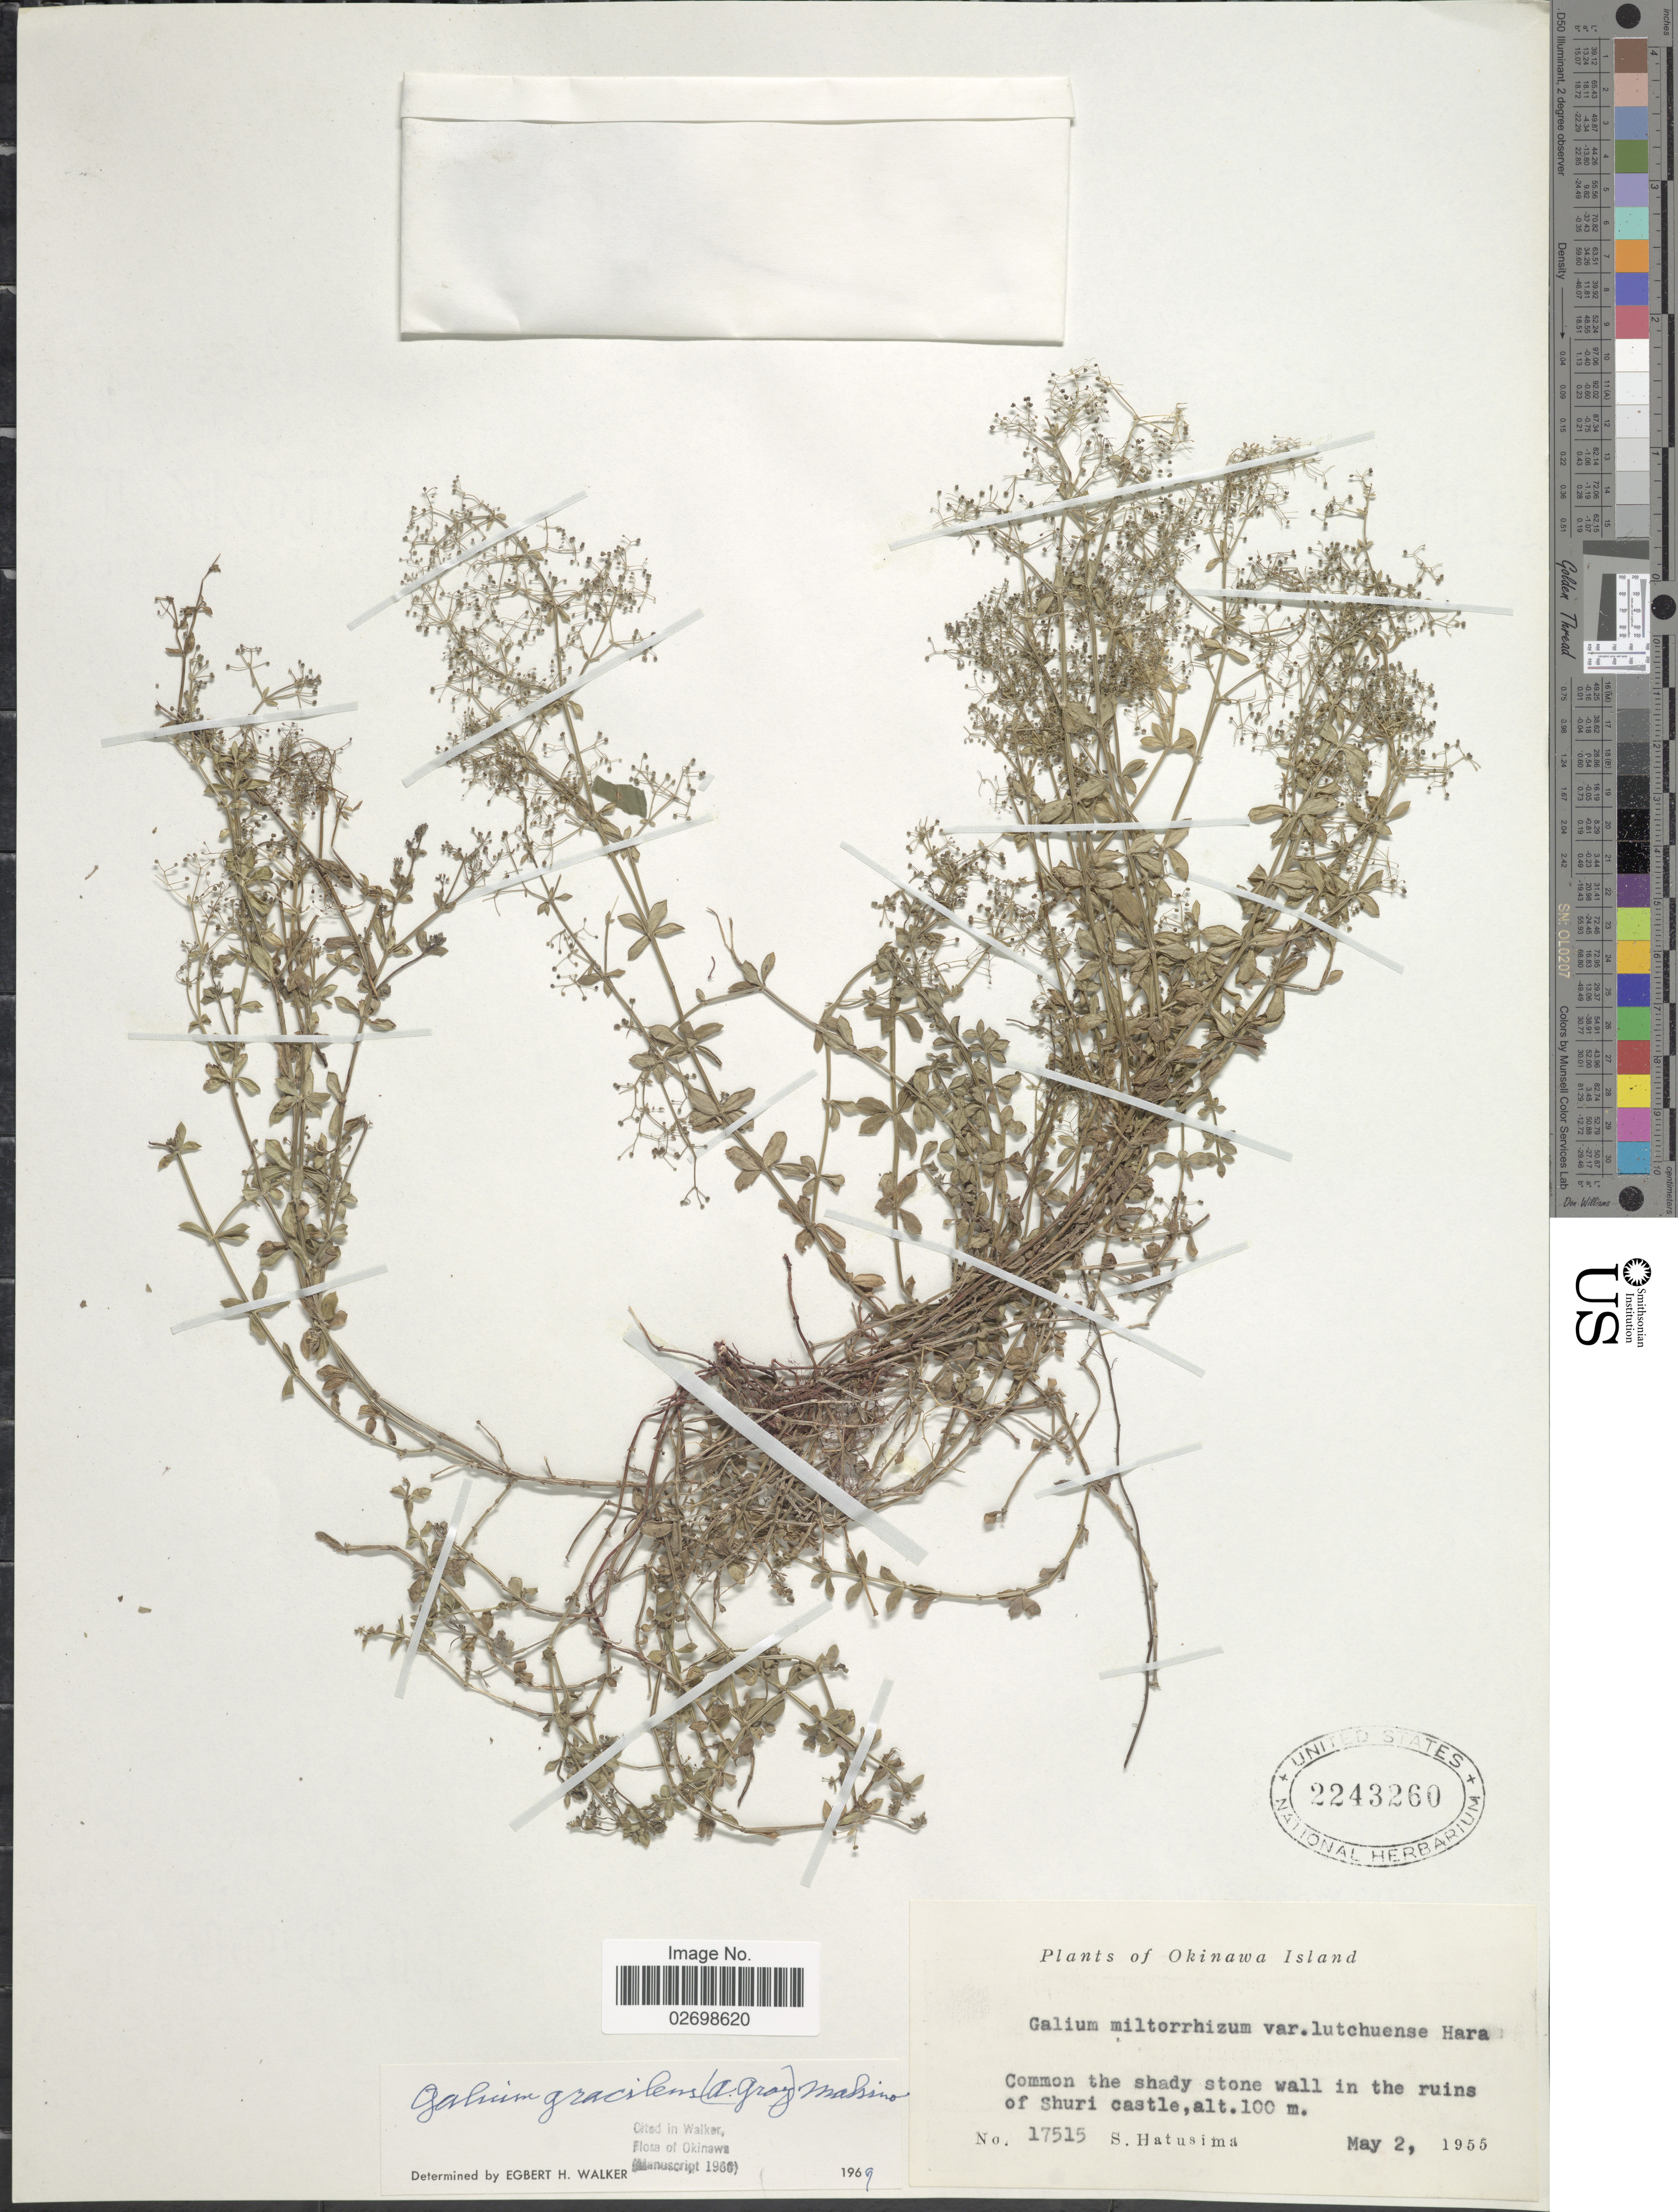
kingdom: Plantae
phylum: Tracheophyta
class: Magnoliopsida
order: Gentianales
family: Rubiaceae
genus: Galium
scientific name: Galium gracilens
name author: (A. Gray) Makino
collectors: S. Hatusima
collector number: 17515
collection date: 1955-05-02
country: Japan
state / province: Okinawa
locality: Okinawa Island, on the shady stone wall in the ruins of Shuri castle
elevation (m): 100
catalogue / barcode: US 2243260